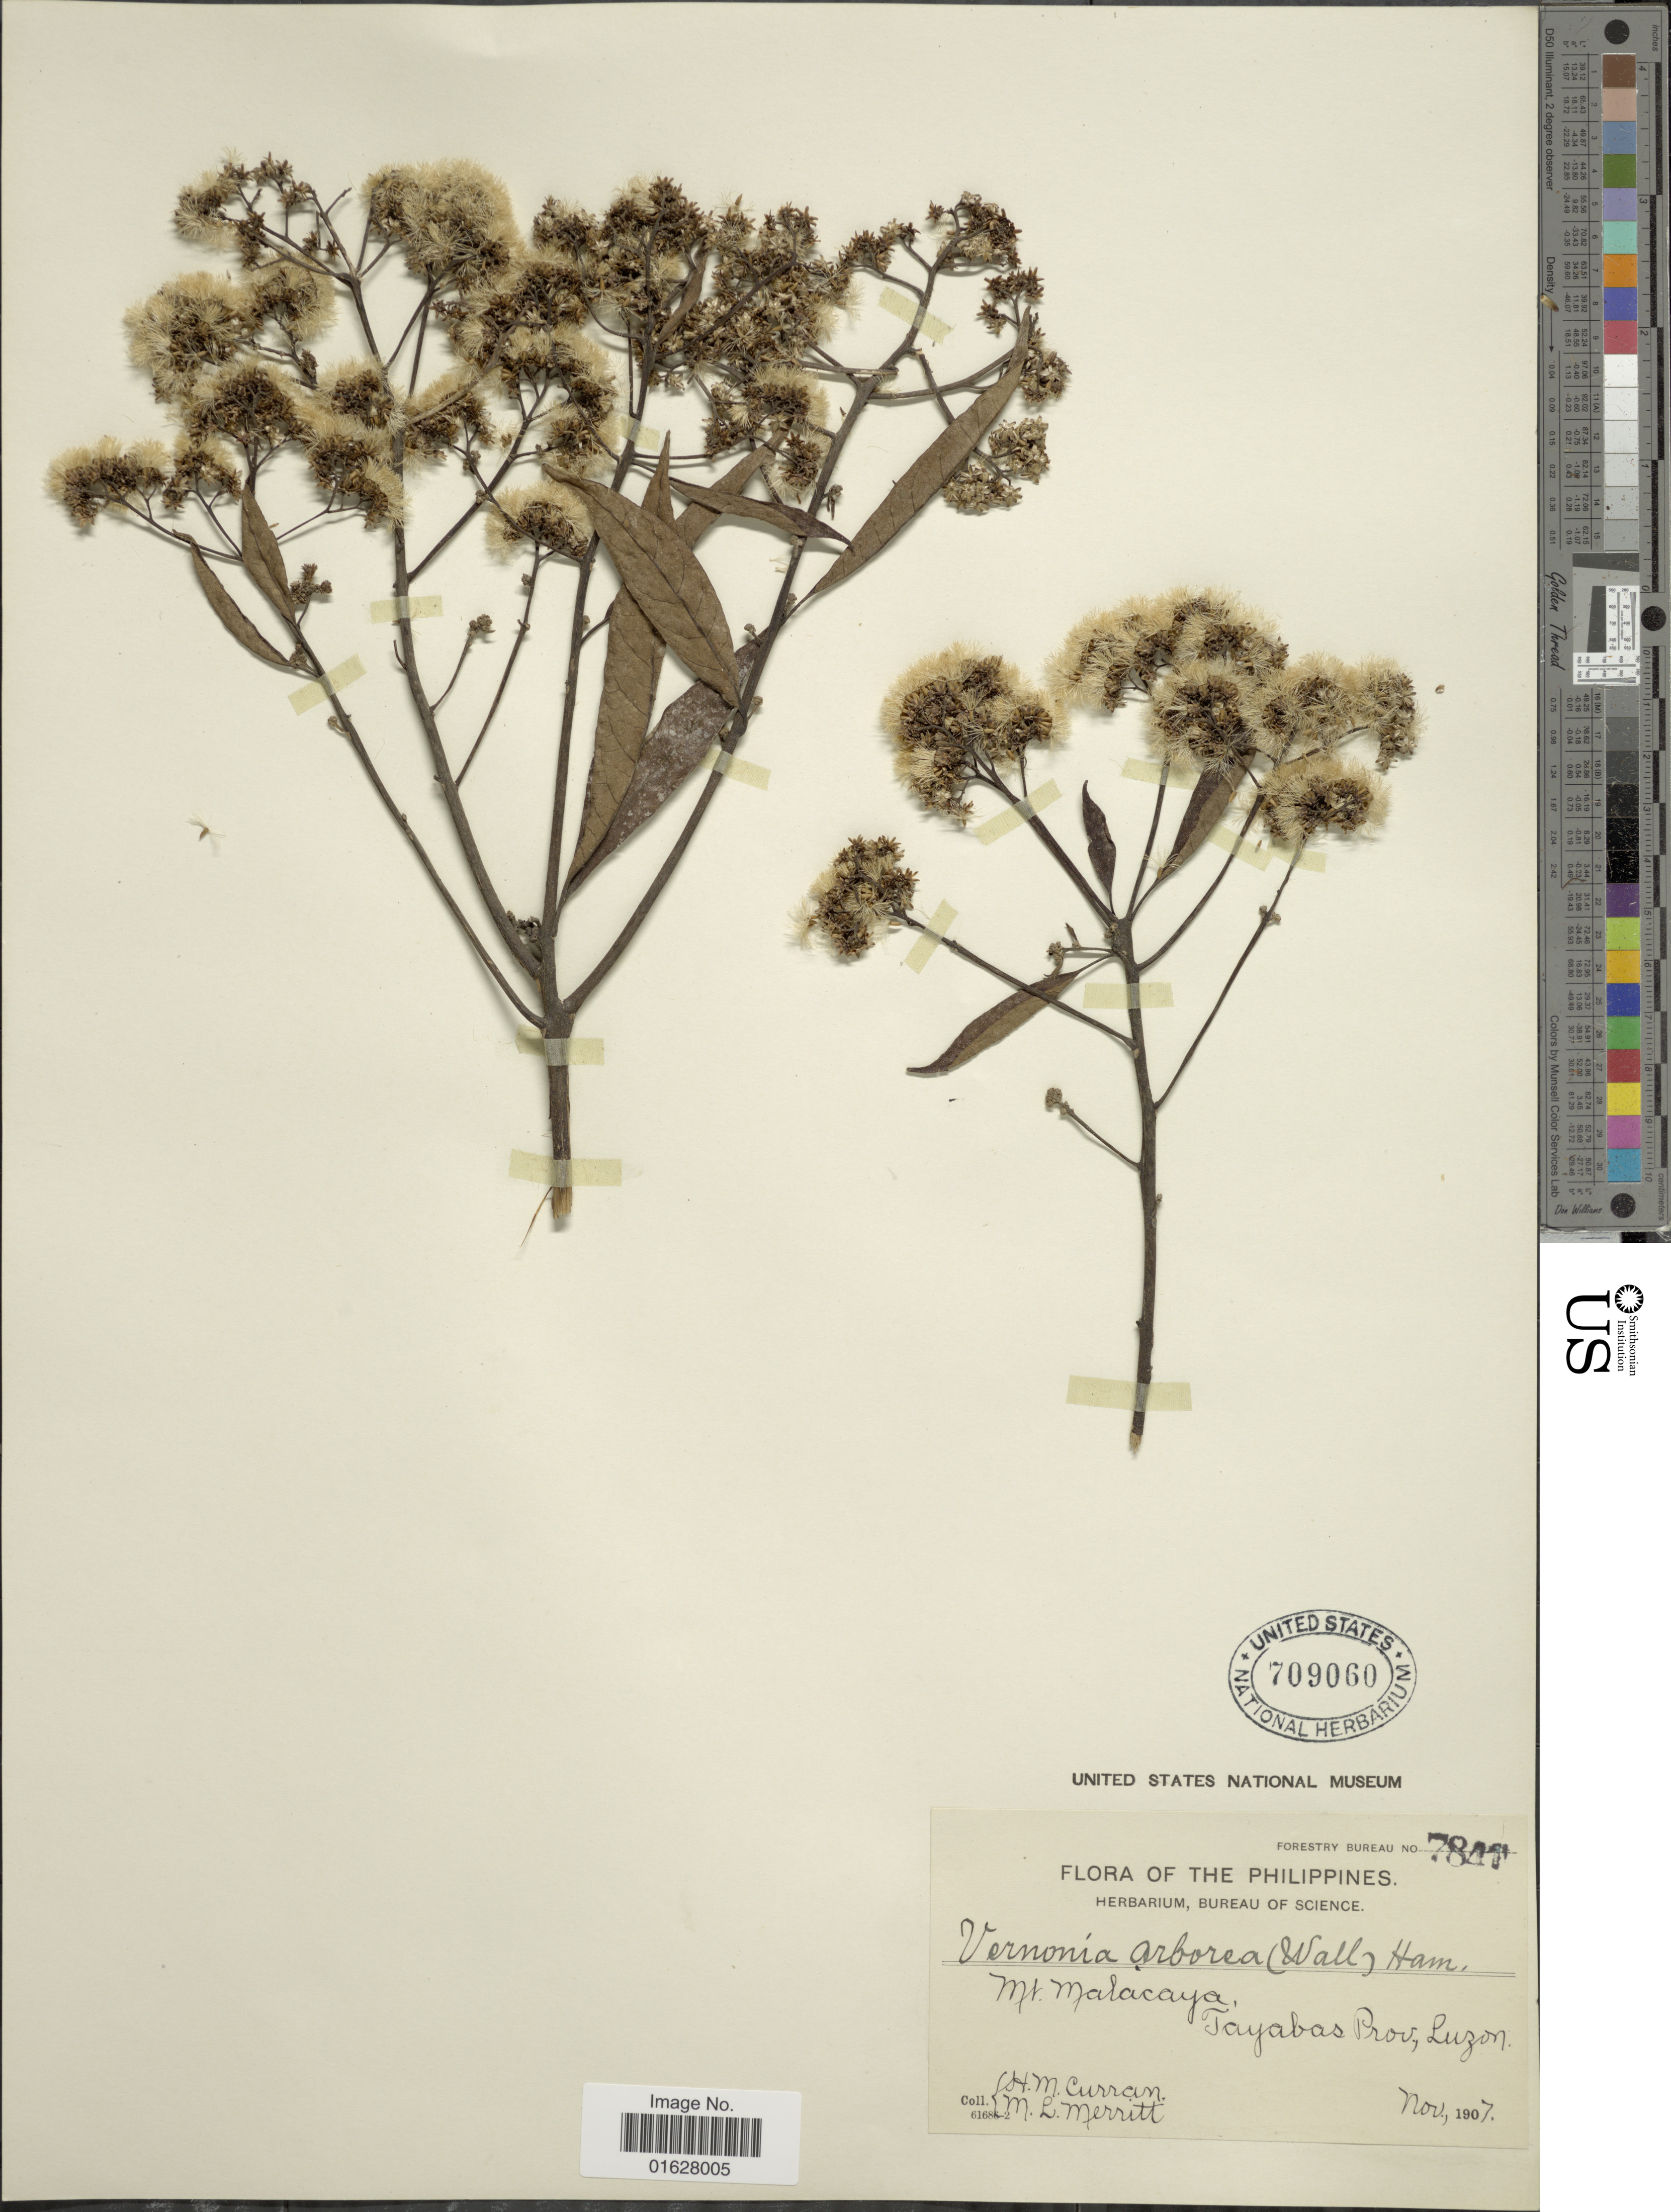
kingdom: Plantae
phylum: Tracheophyta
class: Magnoliopsida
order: Asterales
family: Asteraceae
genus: Vernonia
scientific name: Vernonia lancifolia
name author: Merr.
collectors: H. M. Curran & M. L. Merritt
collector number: Forestry Bureau 7841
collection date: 1907-11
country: Philippines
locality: The Philippines. Mt. Malacaya. Tayabas Prov. Luzon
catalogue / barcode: US 709060